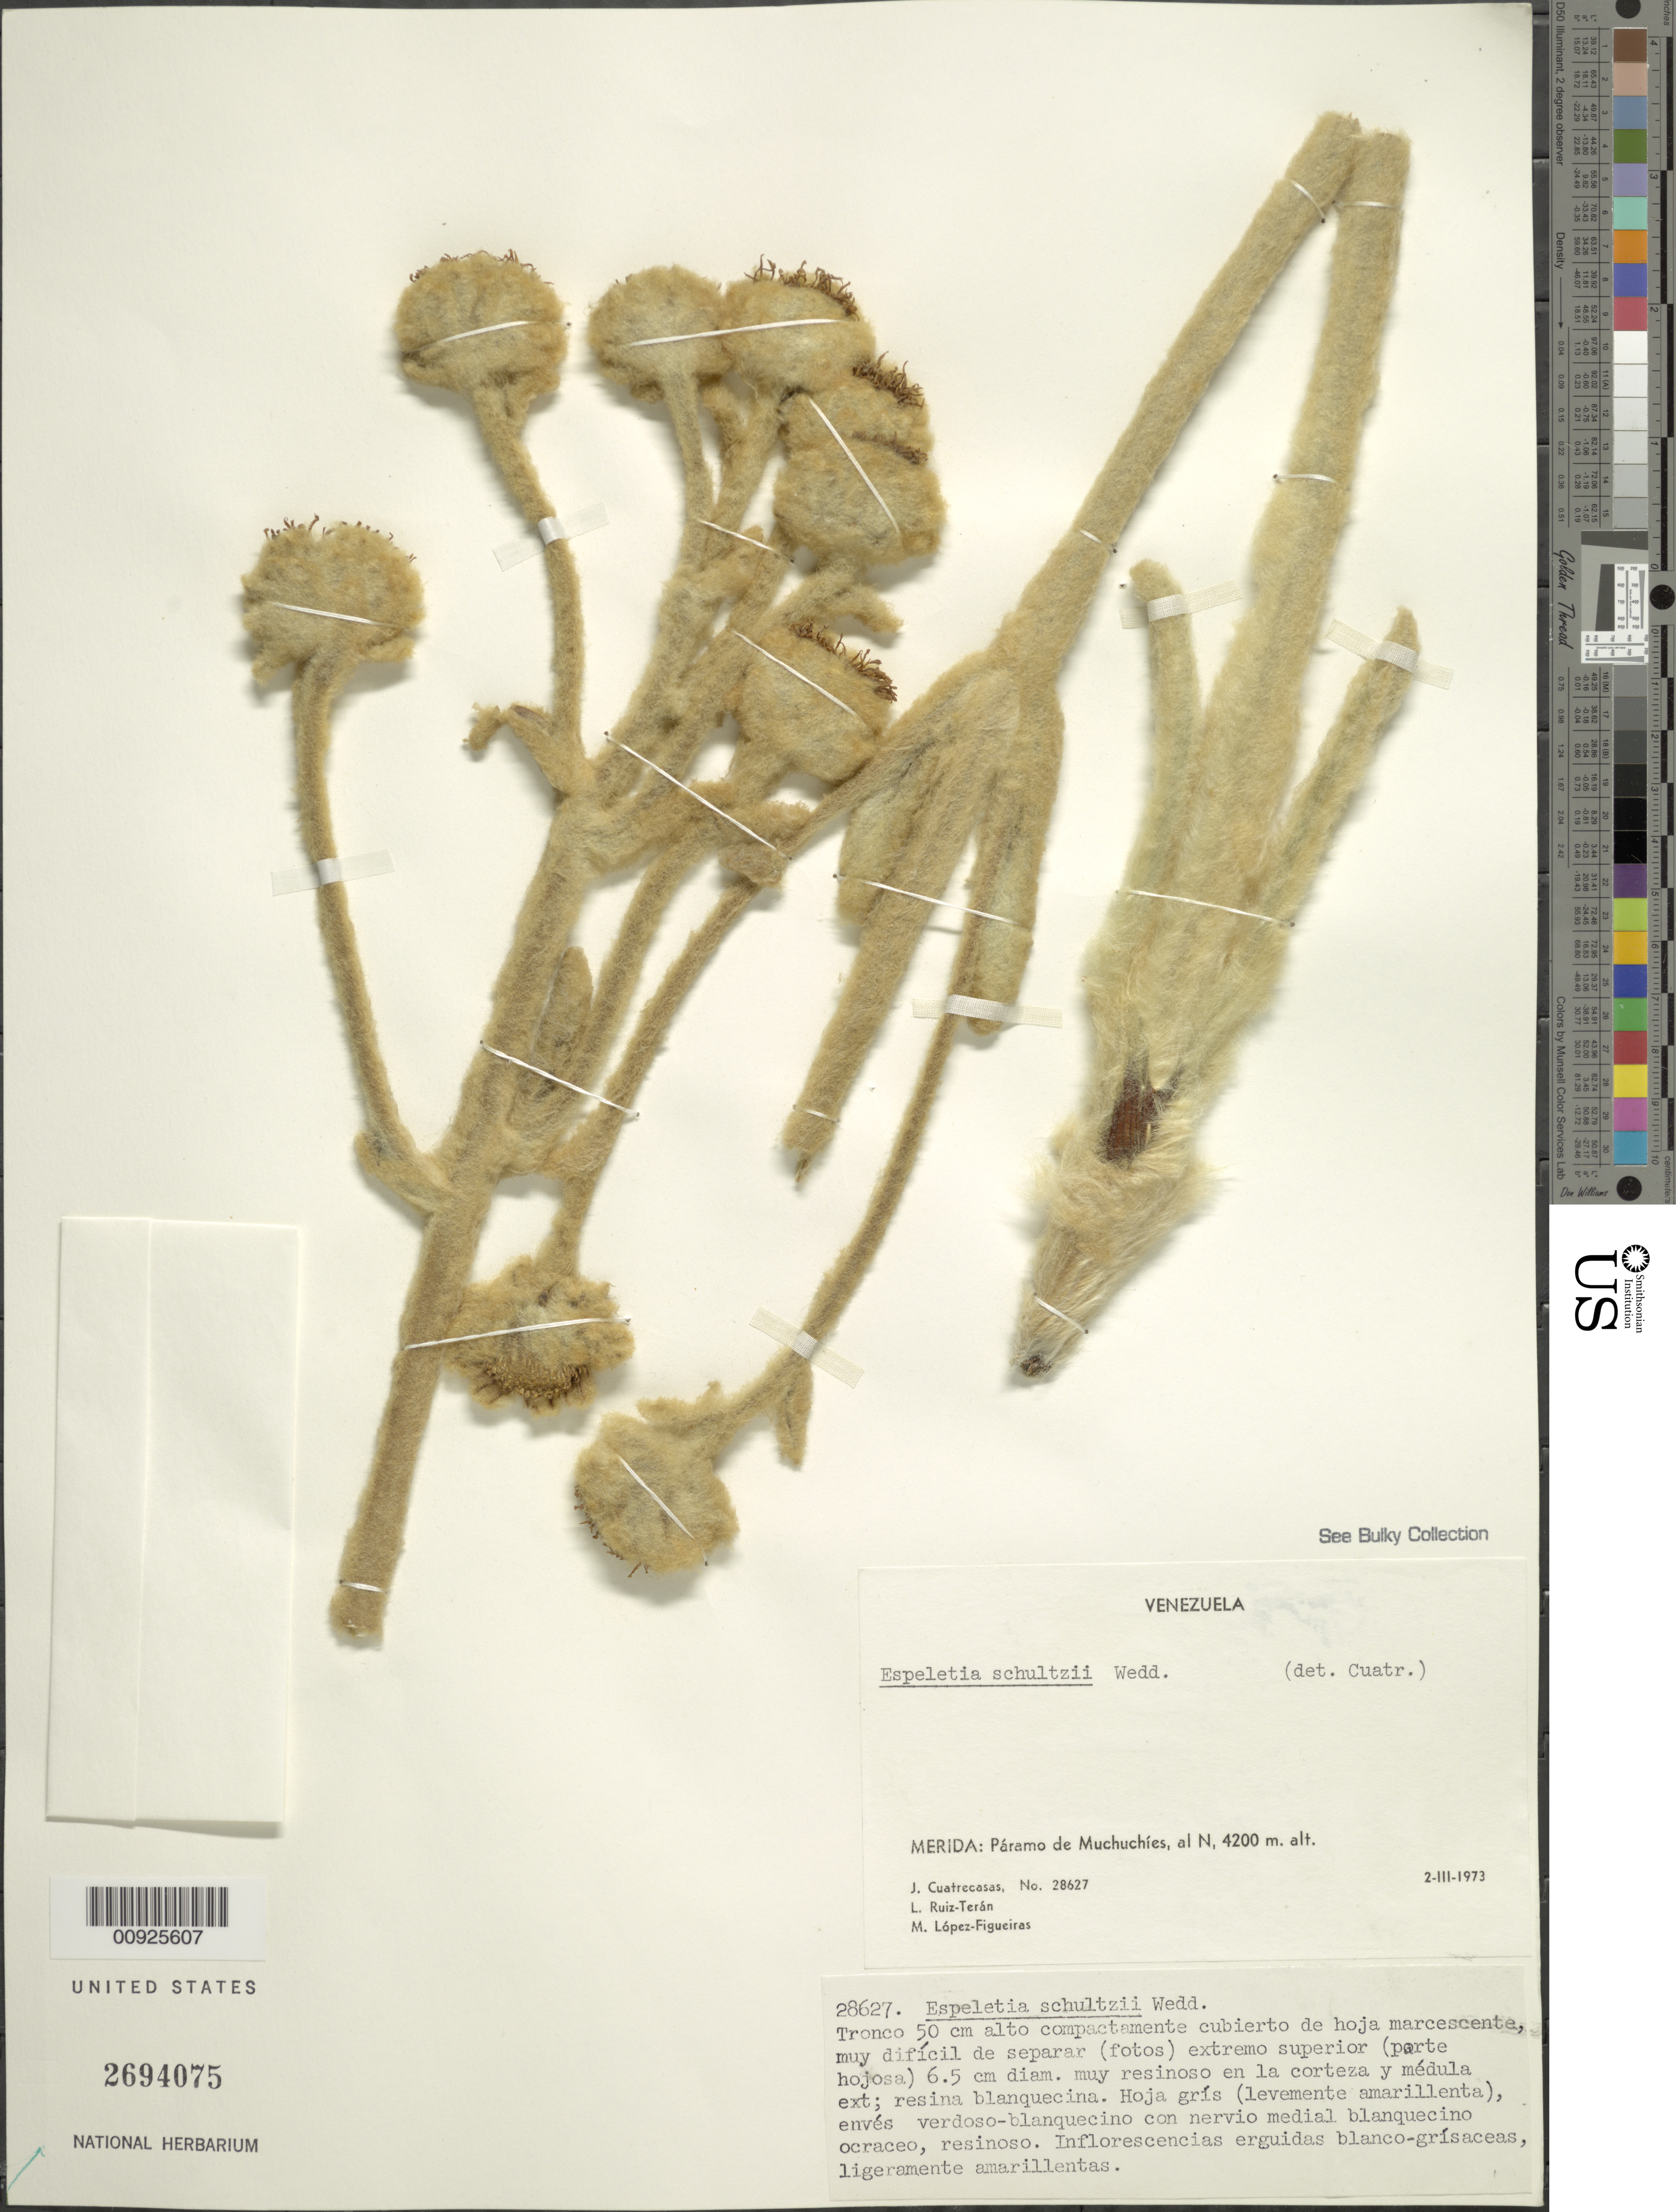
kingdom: Plantae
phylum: Tracheophyta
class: Magnoliopsida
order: Asterales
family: Asteraceae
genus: Espeletia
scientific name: Espeletia schultzii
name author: Wedd.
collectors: J. Cuatrecasas, L. E. Ruíz-Terán & M. López Figueiras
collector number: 28627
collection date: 1973-03-02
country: Venezuela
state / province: Mérida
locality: P. de Mucuchíes. Páramo de Mucuchíes, al N.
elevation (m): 4200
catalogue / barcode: US 2694075